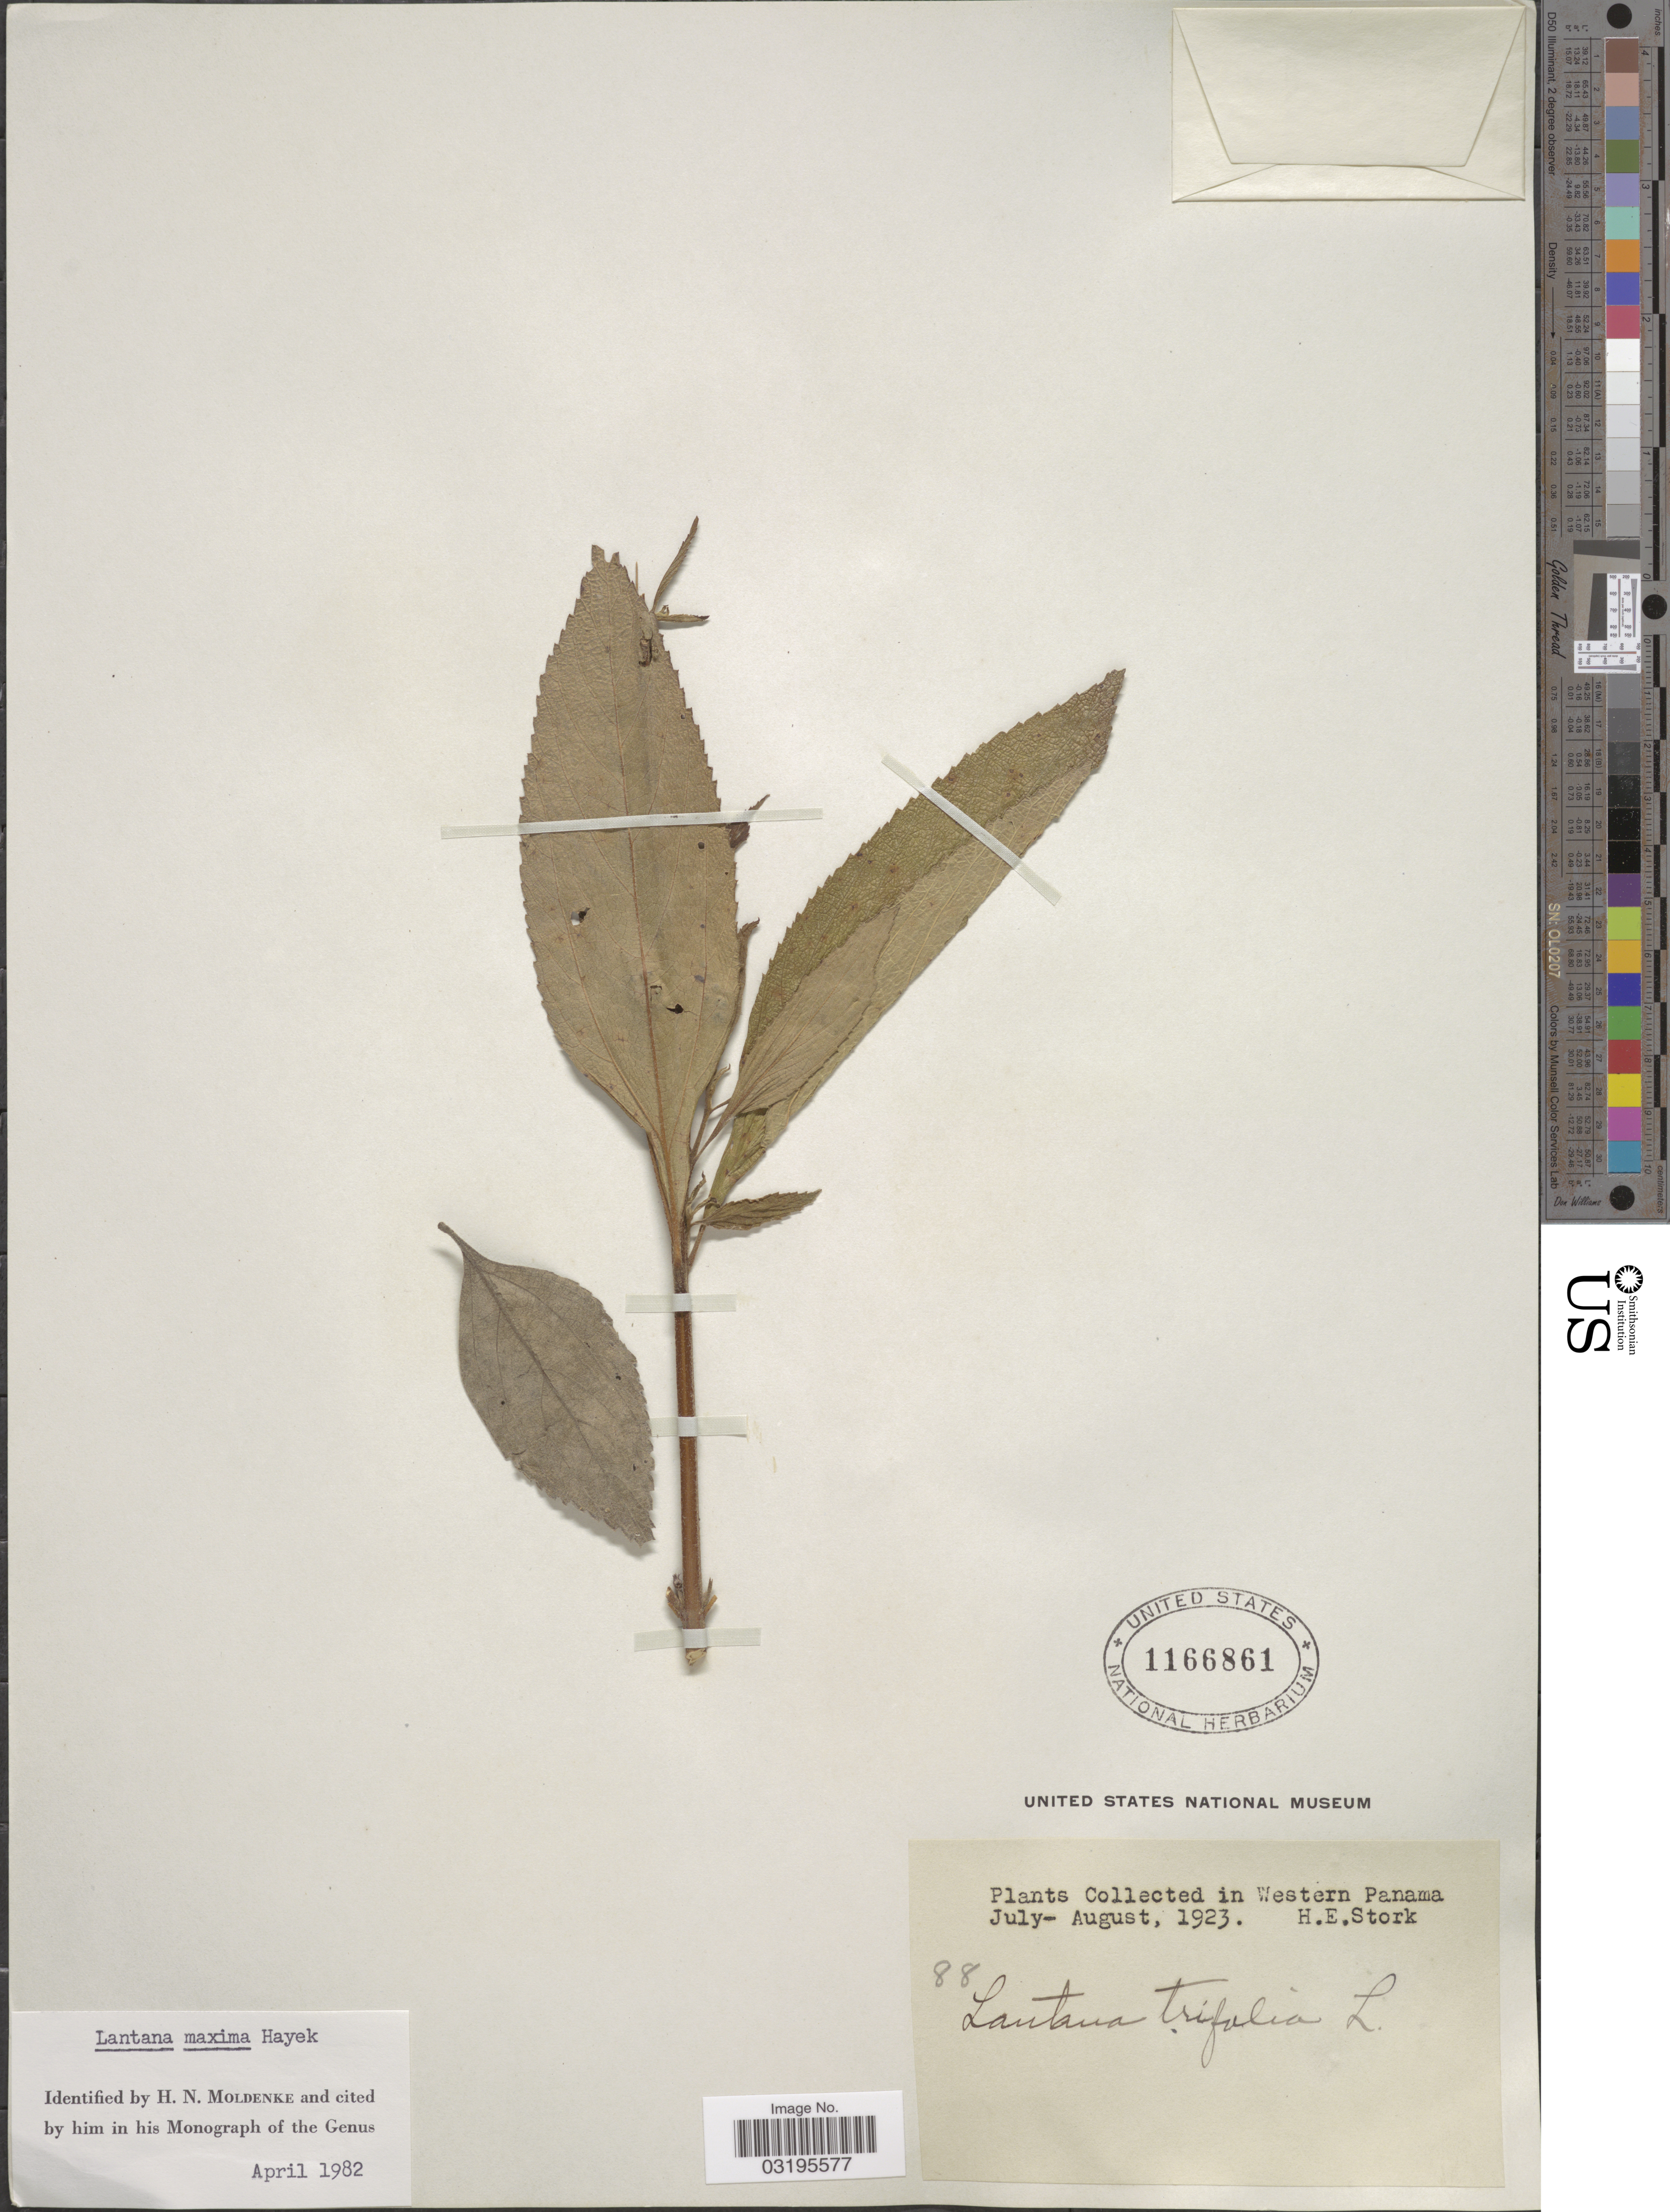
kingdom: Plantae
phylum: Tracheophyta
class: Magnoliopsida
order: Lamiales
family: Verbenaceae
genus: Lantana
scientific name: Lantana maxima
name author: Hayek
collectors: H. E. Stork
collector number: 88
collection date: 1923-07/1923-08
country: Panama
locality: Western Panama.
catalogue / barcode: US 1166861